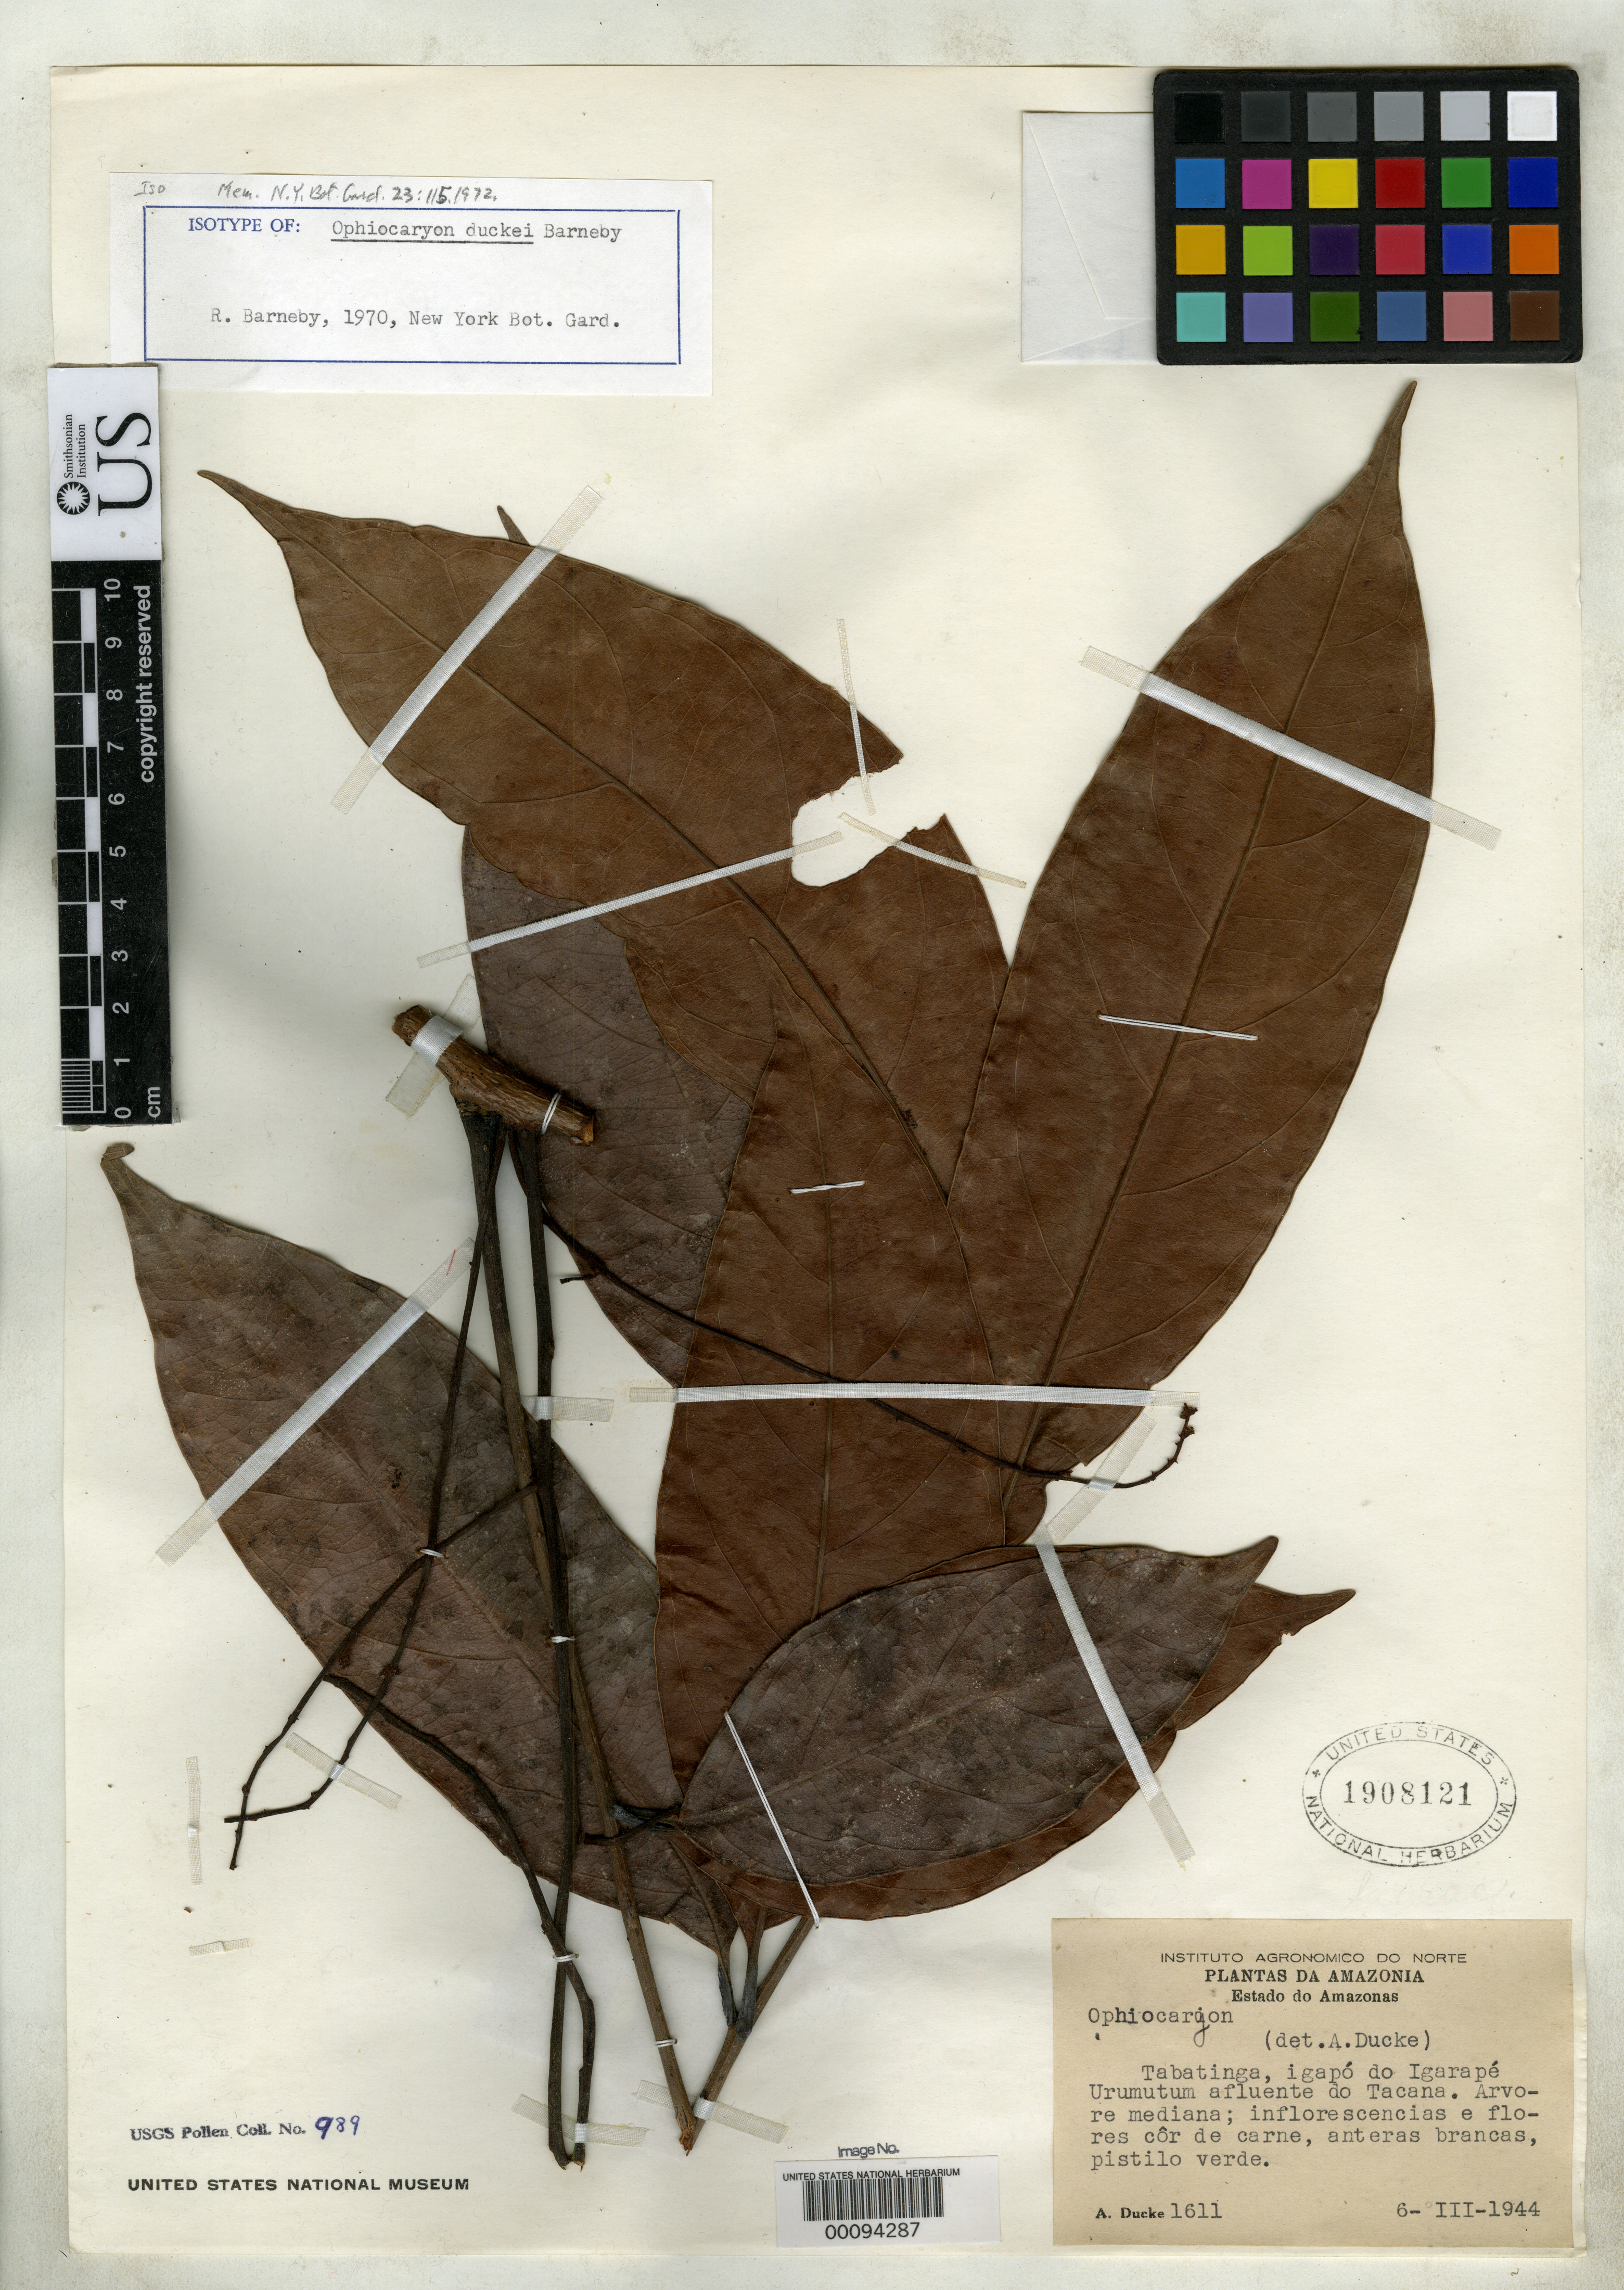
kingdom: Plantae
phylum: Tracheophyta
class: Magnoliopsida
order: Proteales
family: Sabiaceae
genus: Ophiocaryon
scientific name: Ophiocaryon duckei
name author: Barneby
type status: Isotype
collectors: A. Ducke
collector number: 1611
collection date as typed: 06 Mar 1944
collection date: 1944-03-06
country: Brazil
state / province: Amazonas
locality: Tabatinga, Igapo do Igarape.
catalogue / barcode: US 1908121